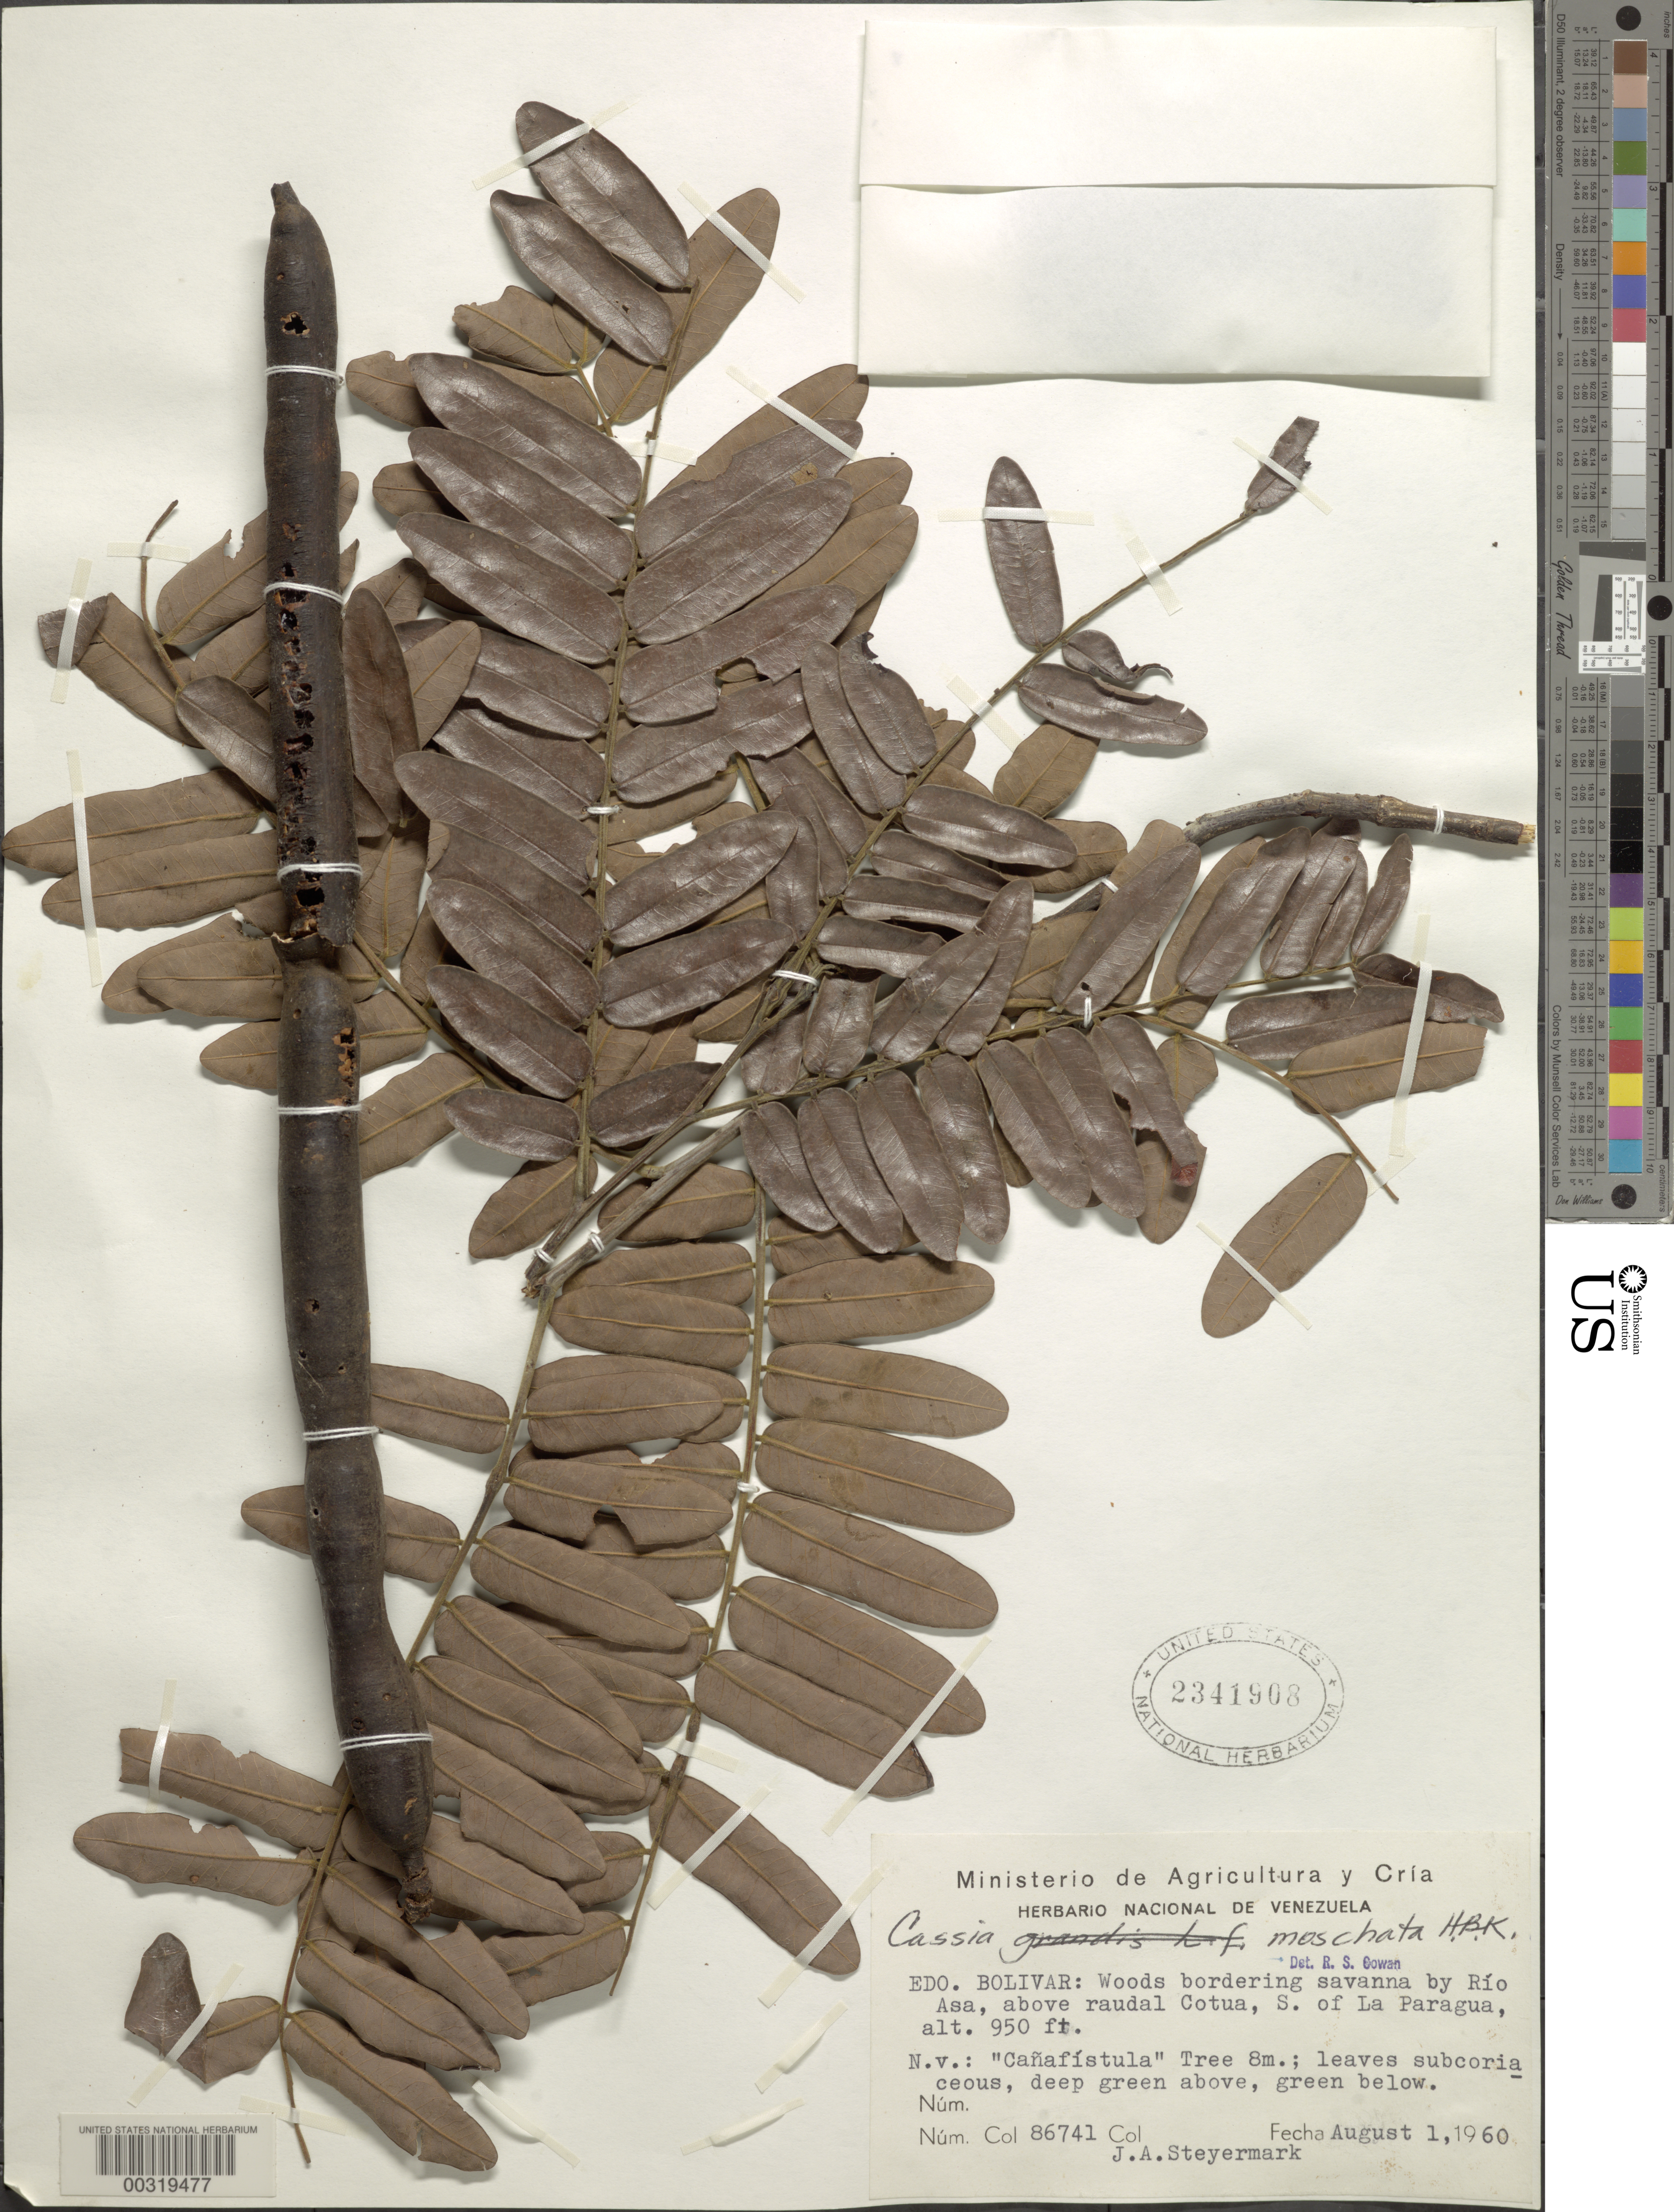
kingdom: Plantae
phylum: Tracheophyta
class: Magnoliopsida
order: Fabales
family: Fabaceae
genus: Cassia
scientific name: Cassia moschata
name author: Kunth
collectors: J. Steyermark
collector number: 86741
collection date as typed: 01 Aug 1960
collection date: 1960-08-01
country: Venezuela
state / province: Bolivar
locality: By rio asa, above raudal cotua, s of la paragua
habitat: Woods bordering savanna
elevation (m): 950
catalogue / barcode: US 2341908